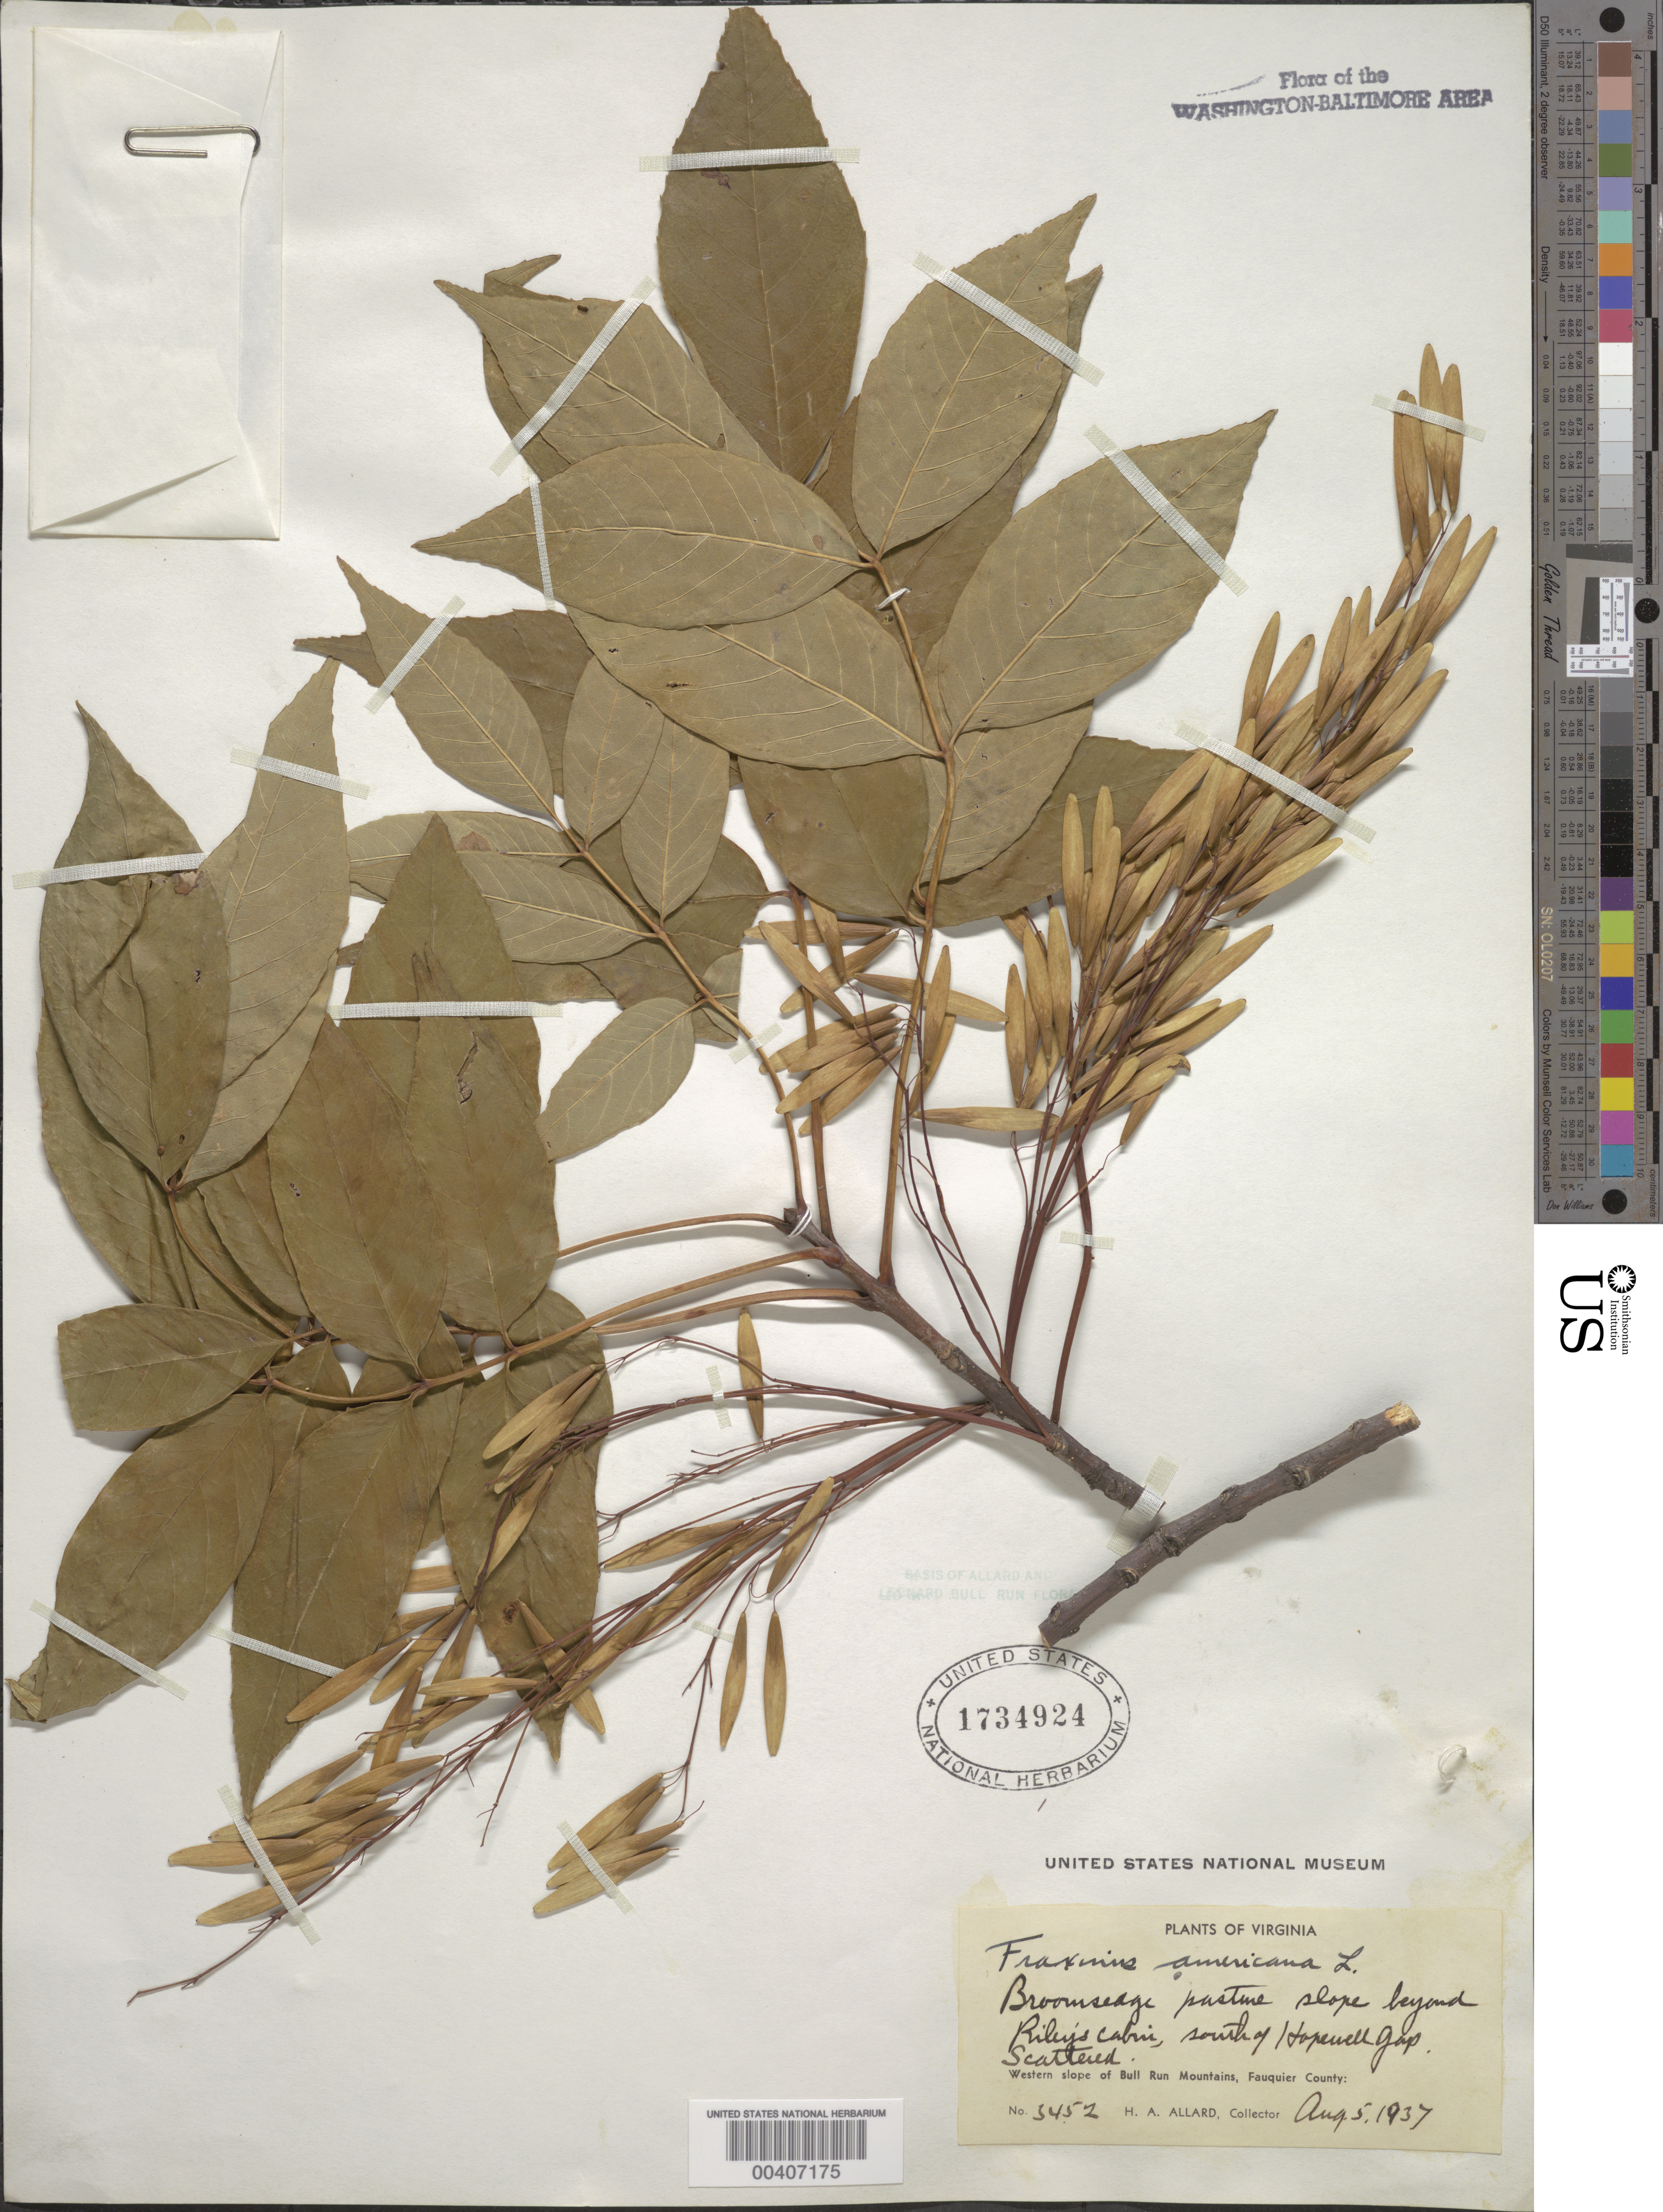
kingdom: Plantae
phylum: Tracheophyta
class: Magnoliopsida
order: Lamiales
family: Oleaceae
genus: Fraxinus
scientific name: Fraxinus americana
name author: L.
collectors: H. A. Allard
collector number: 3452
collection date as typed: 05 Aug 1937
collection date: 1937-08-05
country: United States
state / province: Virginia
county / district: Fauquier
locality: South of Hopewell Gap, western slope of Bull Run Mountains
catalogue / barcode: US 1734924